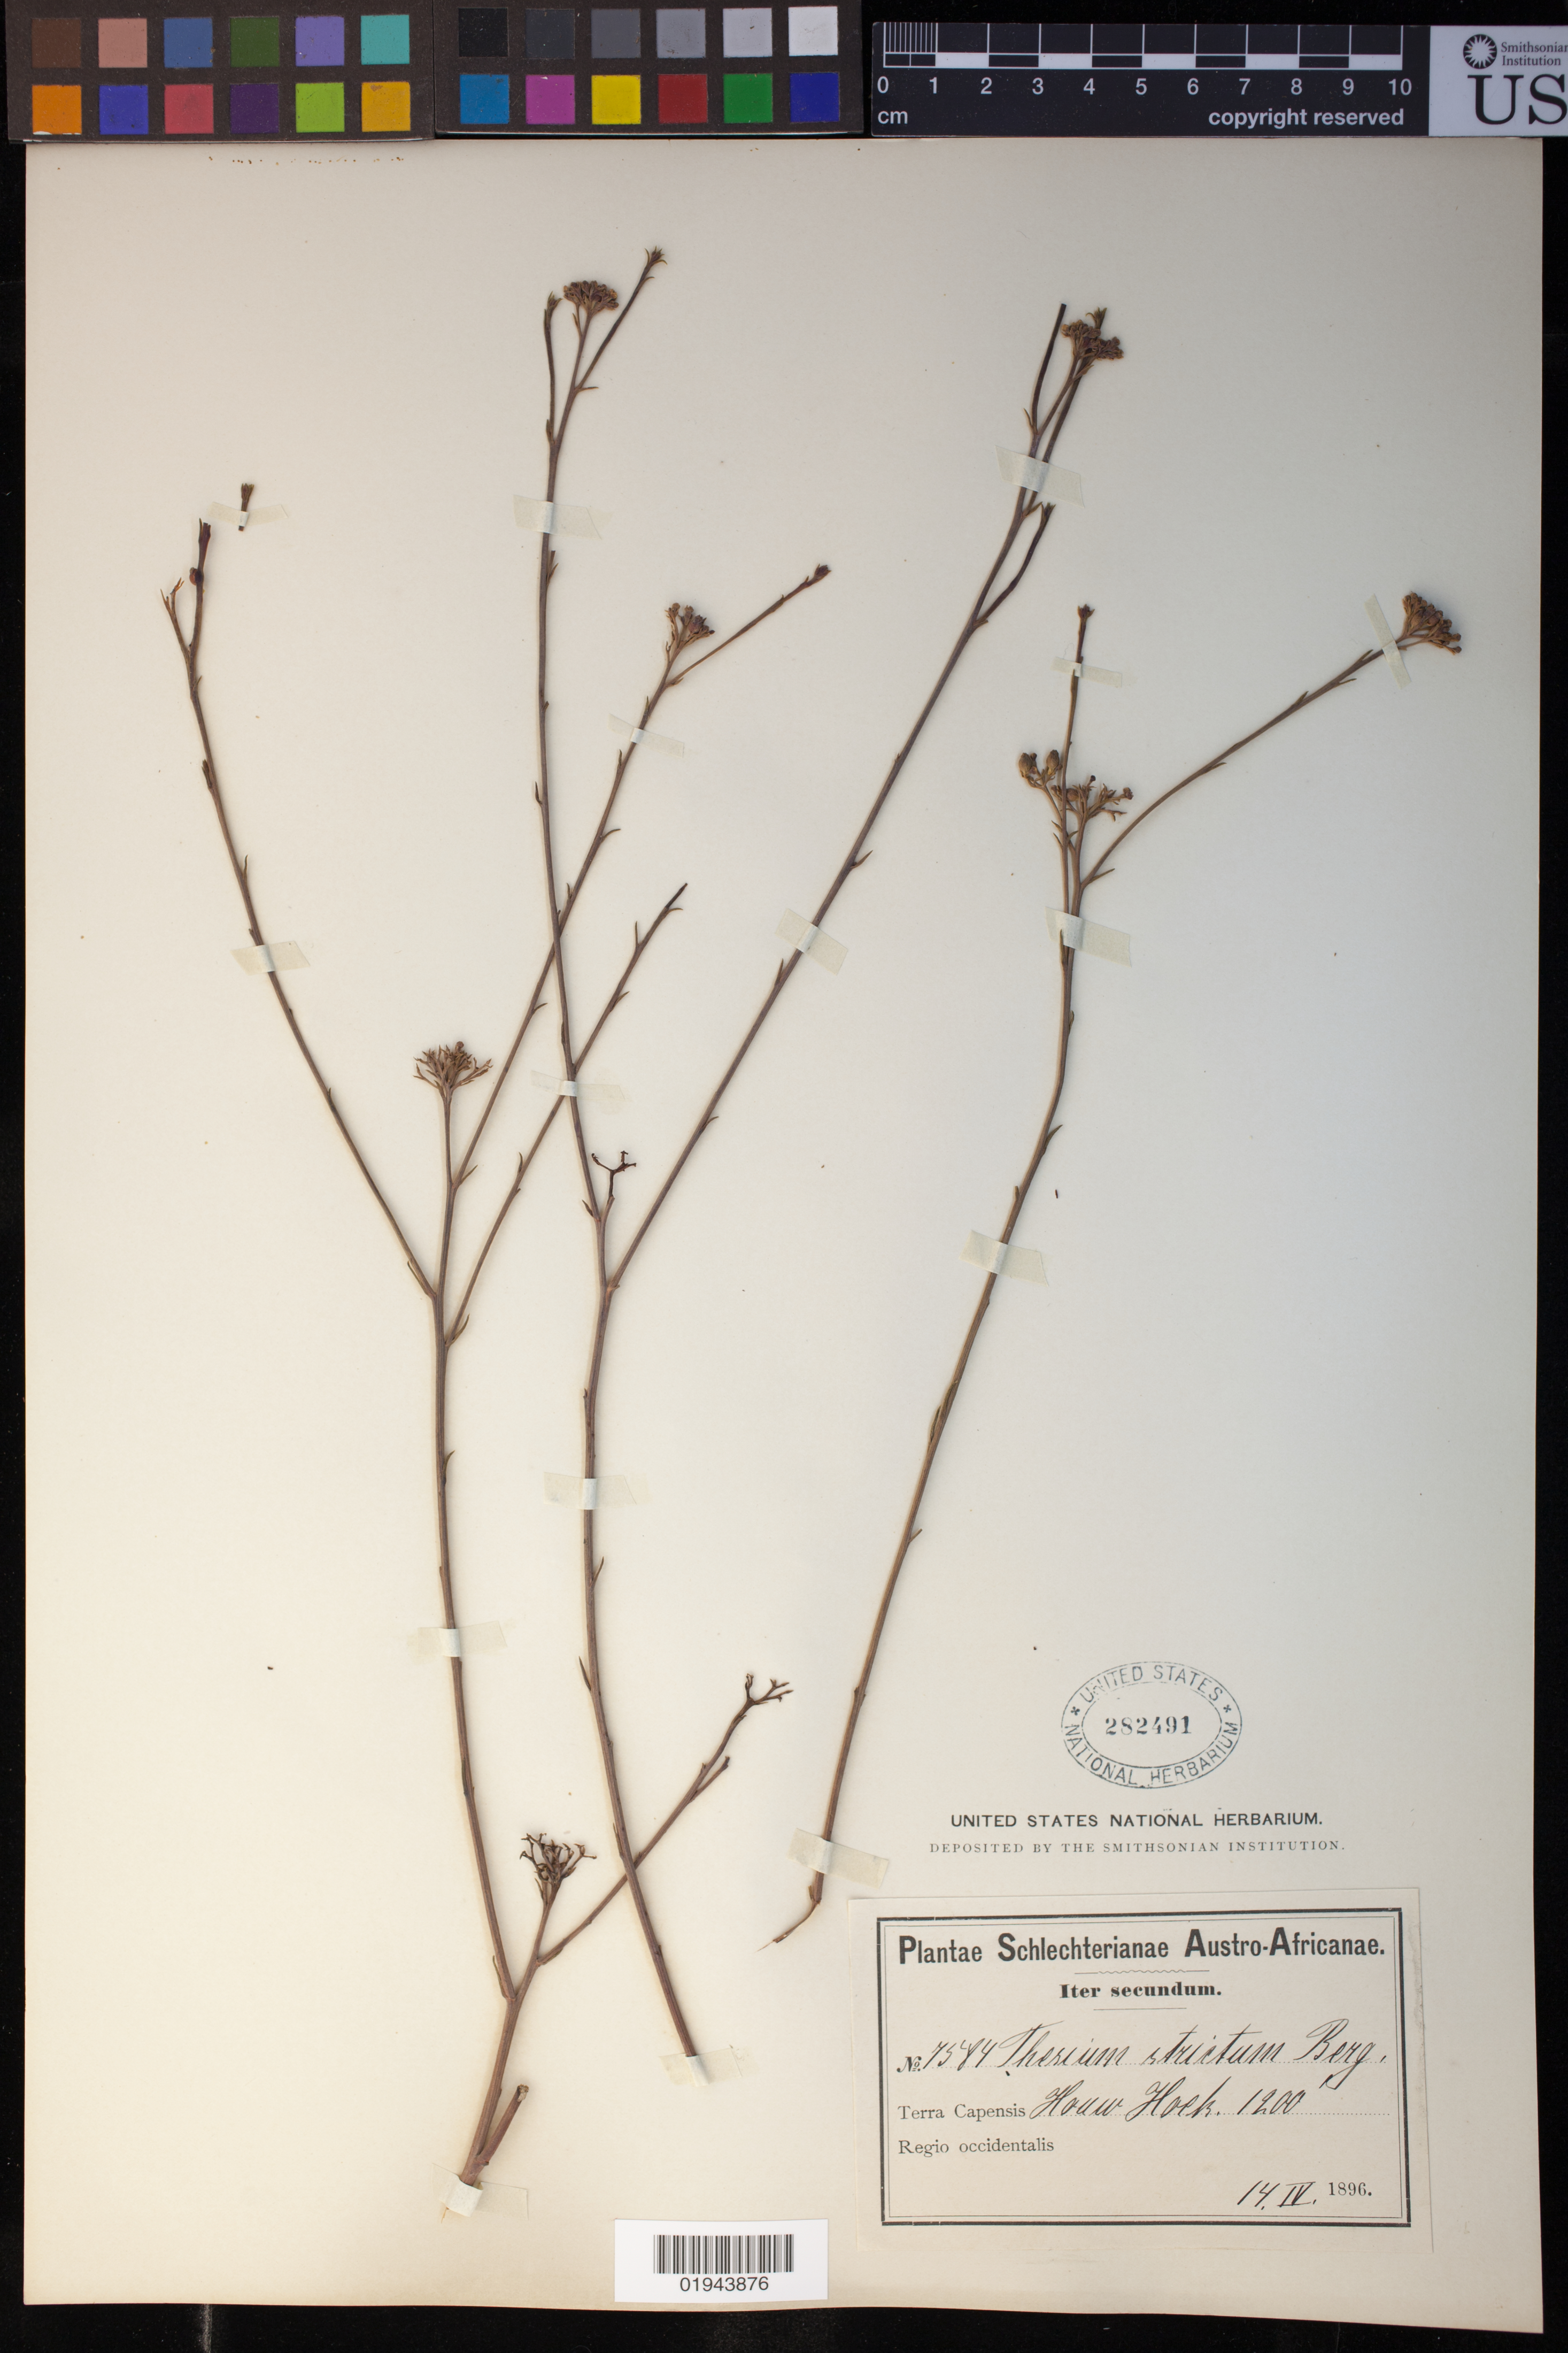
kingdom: Plantae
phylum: Tracheophyta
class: Magnoliopsida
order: Santalales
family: Thesiaceae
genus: Thesium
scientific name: Thesium strictum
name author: P.J. Bergius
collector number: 7584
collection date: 1896-04-14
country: South Africa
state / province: Western Cape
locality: Houw Hoek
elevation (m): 366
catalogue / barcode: US 282491